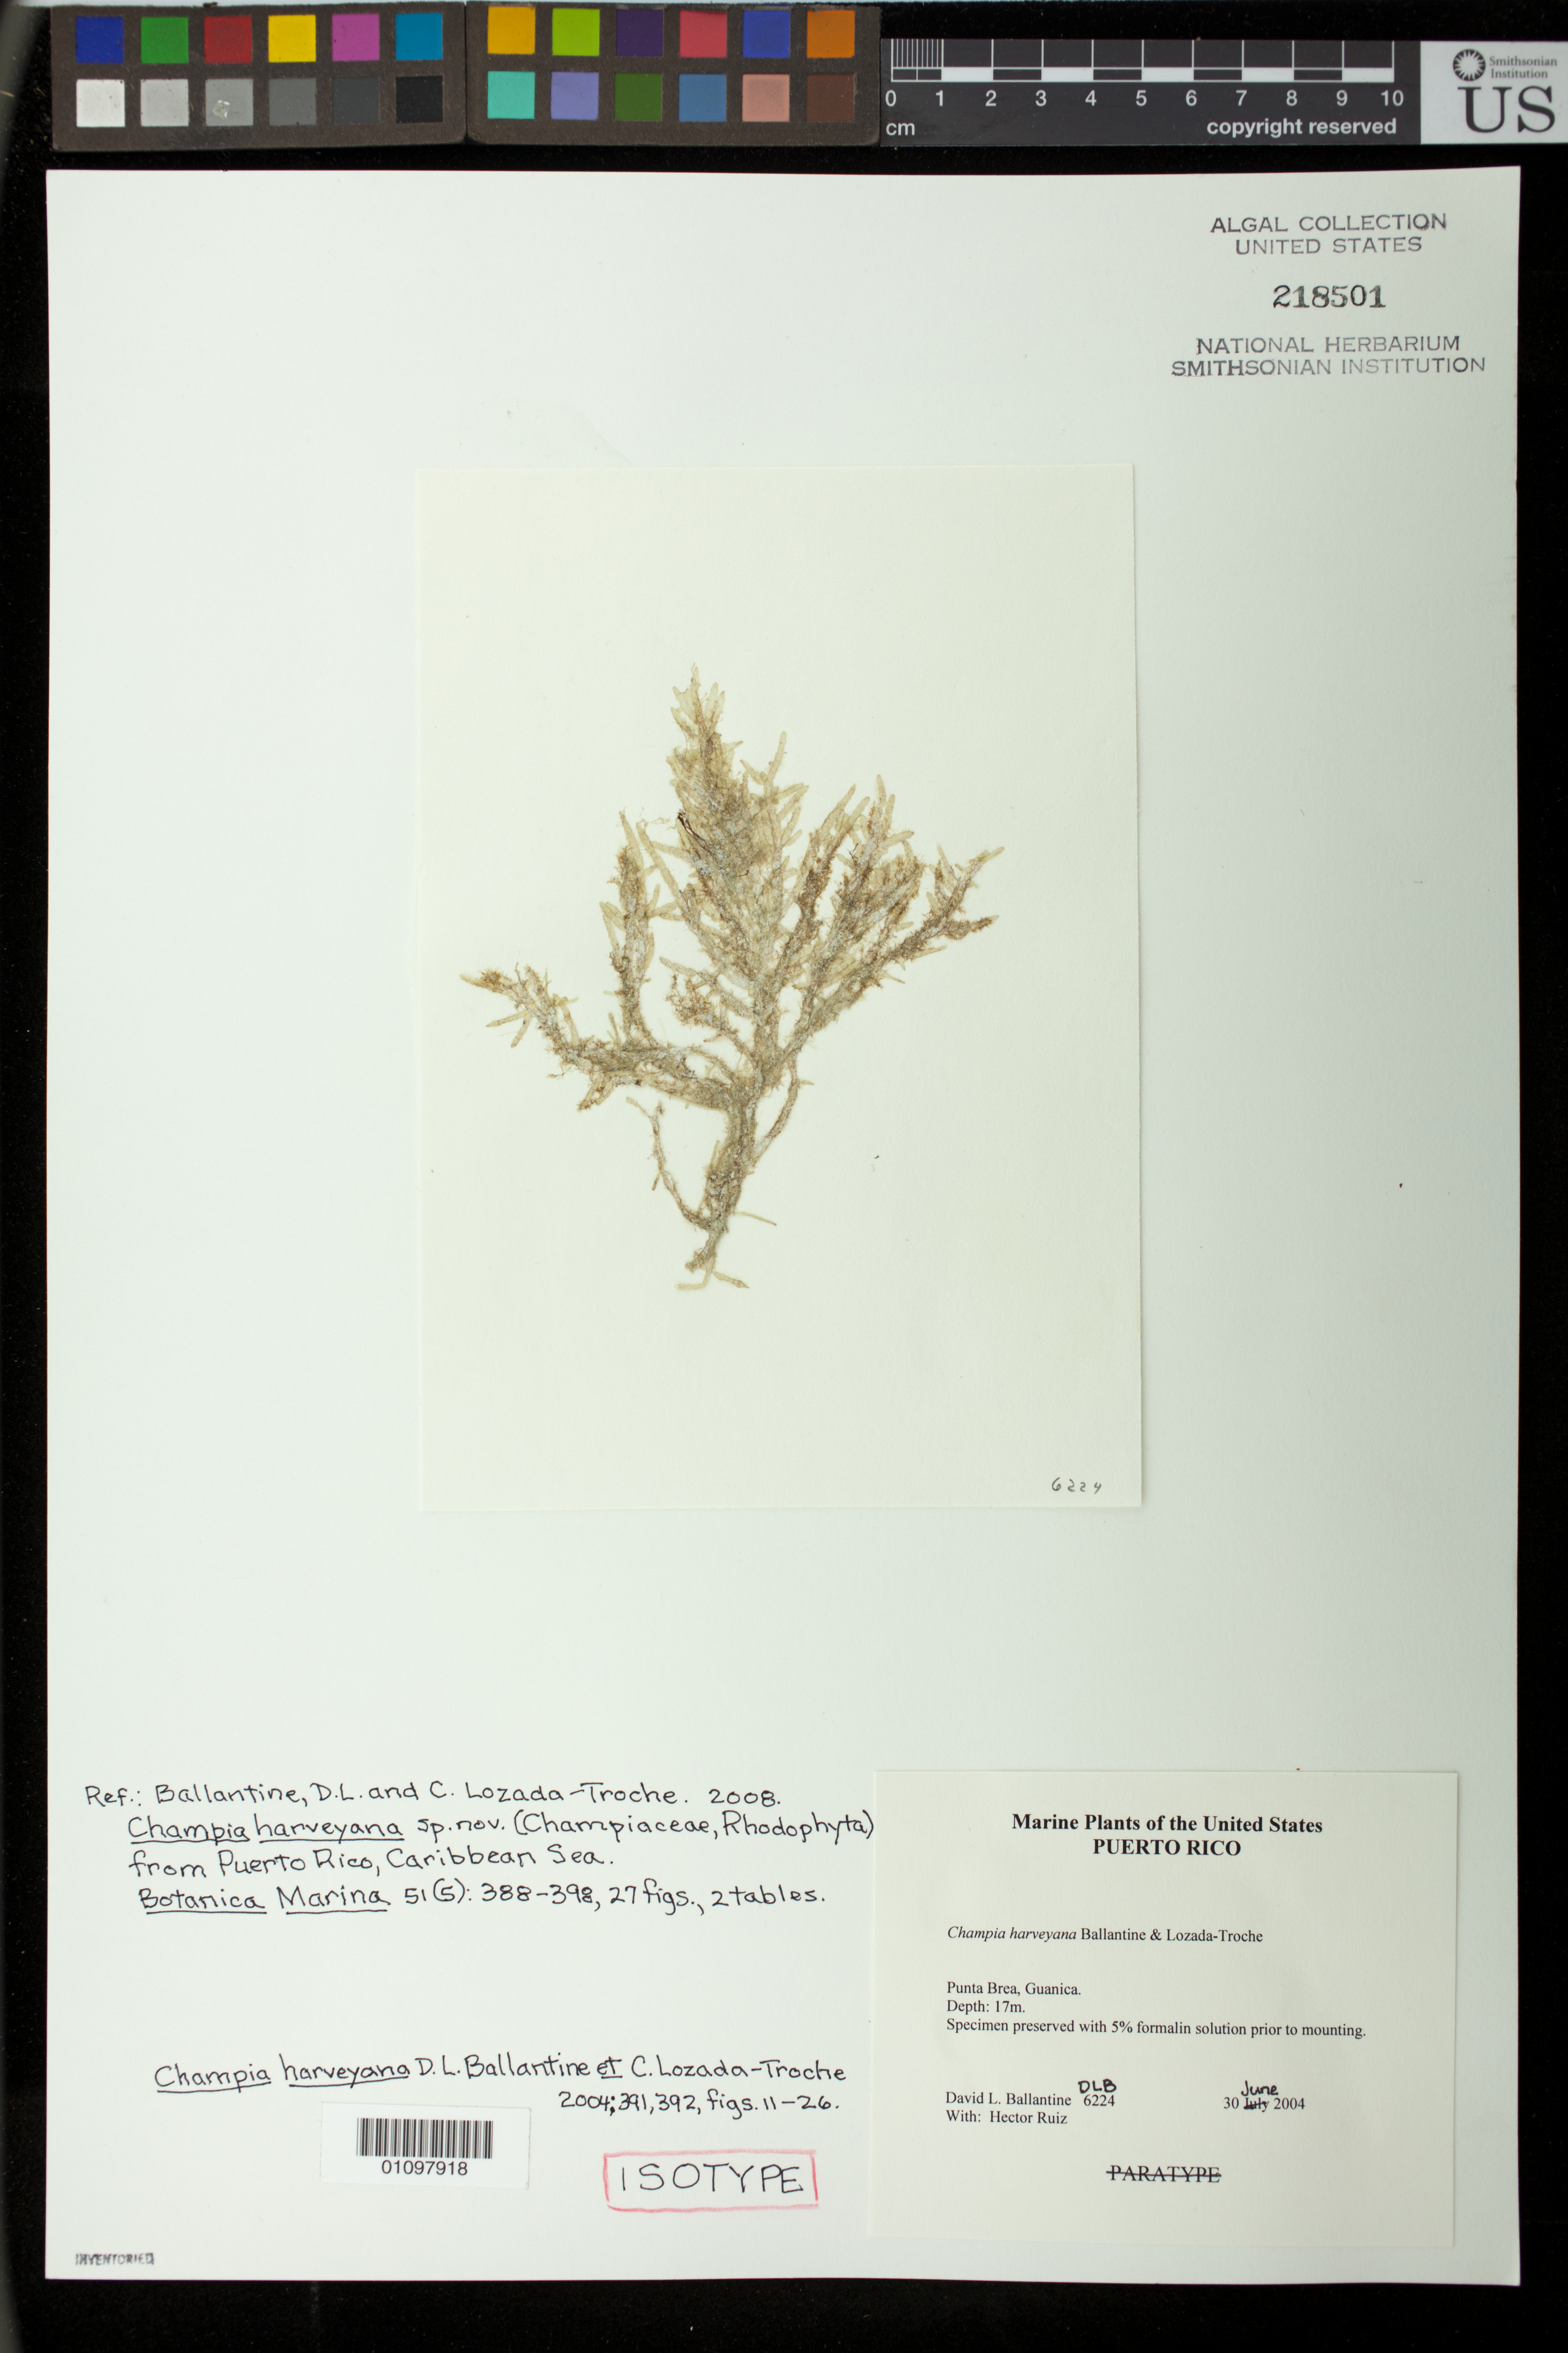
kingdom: Plantae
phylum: Rhodophyta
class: Florideophyceae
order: Rhodymeniales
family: Champiaceae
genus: Champia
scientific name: Champia harveyana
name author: D.L. Ballant. & C.Lozada-Troche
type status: Isotype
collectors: D.L. Ballantine & H. Ruiz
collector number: DLB 6224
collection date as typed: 30 Jun 2004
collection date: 2004-06-30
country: Puerto Rico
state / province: Guanica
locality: Punta Brea.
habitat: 17 m depth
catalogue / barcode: US 218501